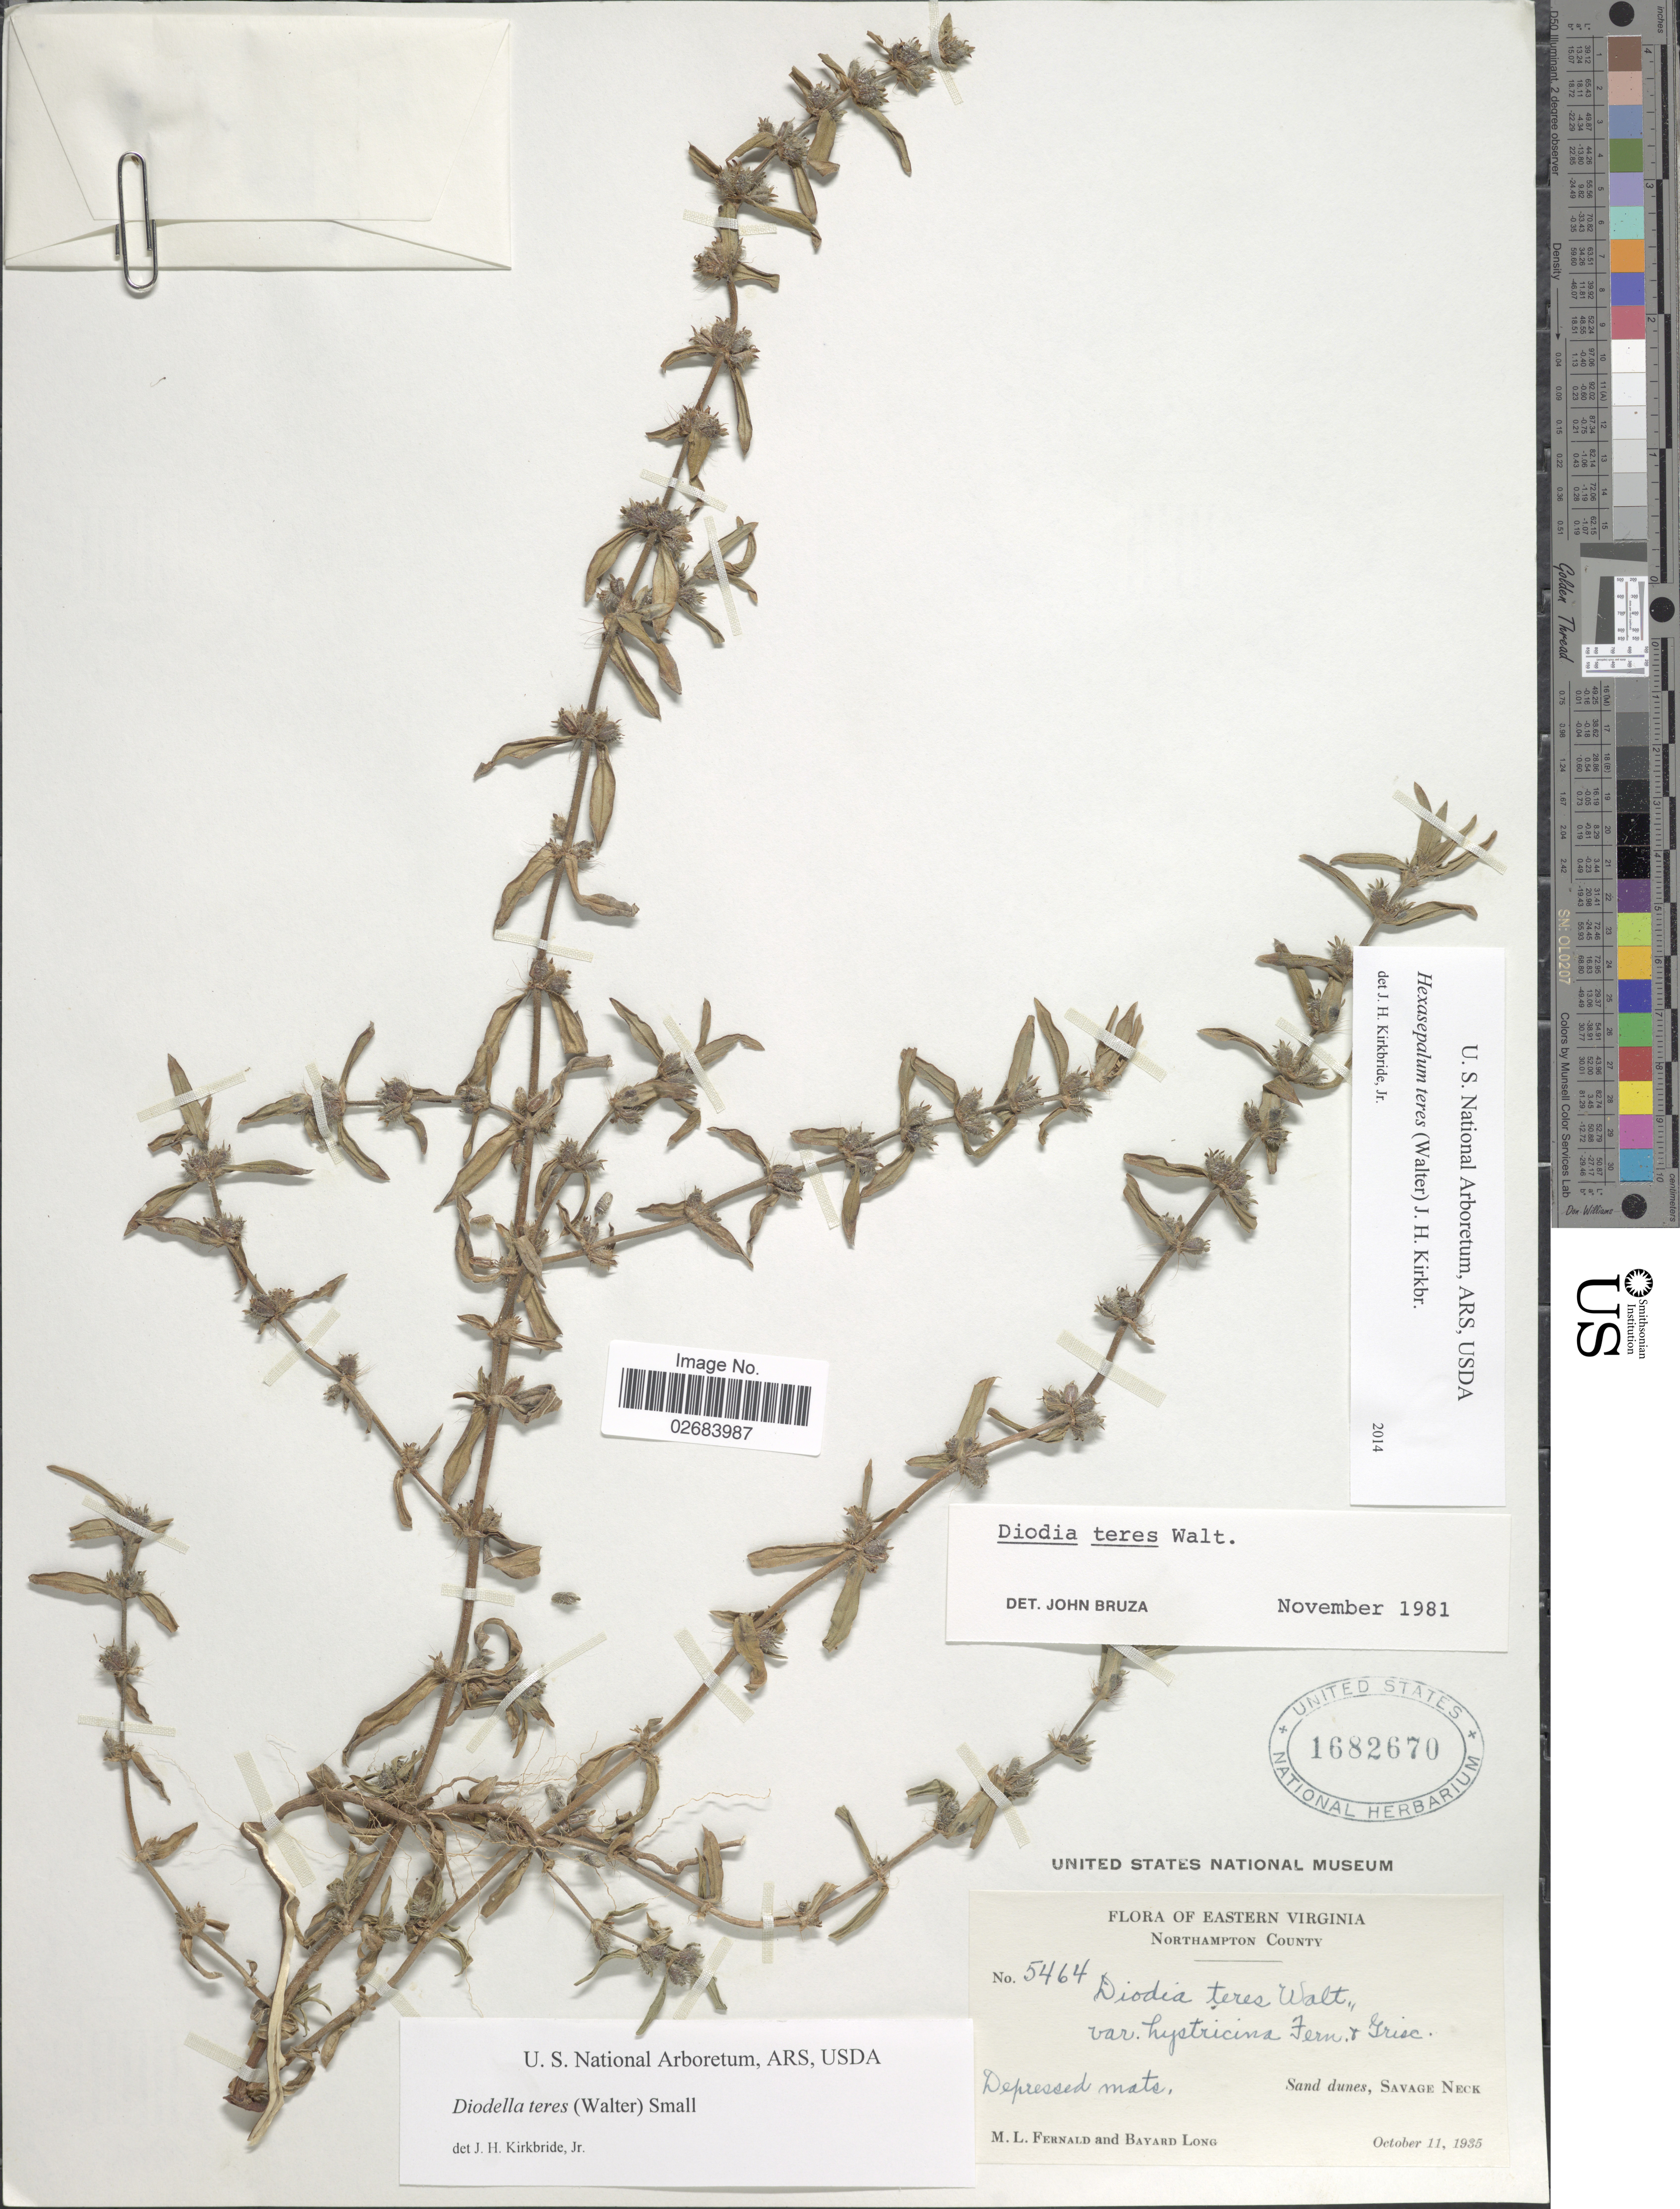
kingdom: Plantae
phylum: Tracheophyta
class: Magnoliopsida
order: Gentianales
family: Rubiaceae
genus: Diodia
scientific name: Diodia teres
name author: Walter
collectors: M. L. Fernald & B. Long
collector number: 5464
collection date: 1935-10-11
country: United States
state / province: Virginia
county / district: Northampton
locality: Eastern Virginia, Sand dunes, Savage Neck.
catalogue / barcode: US 1682670